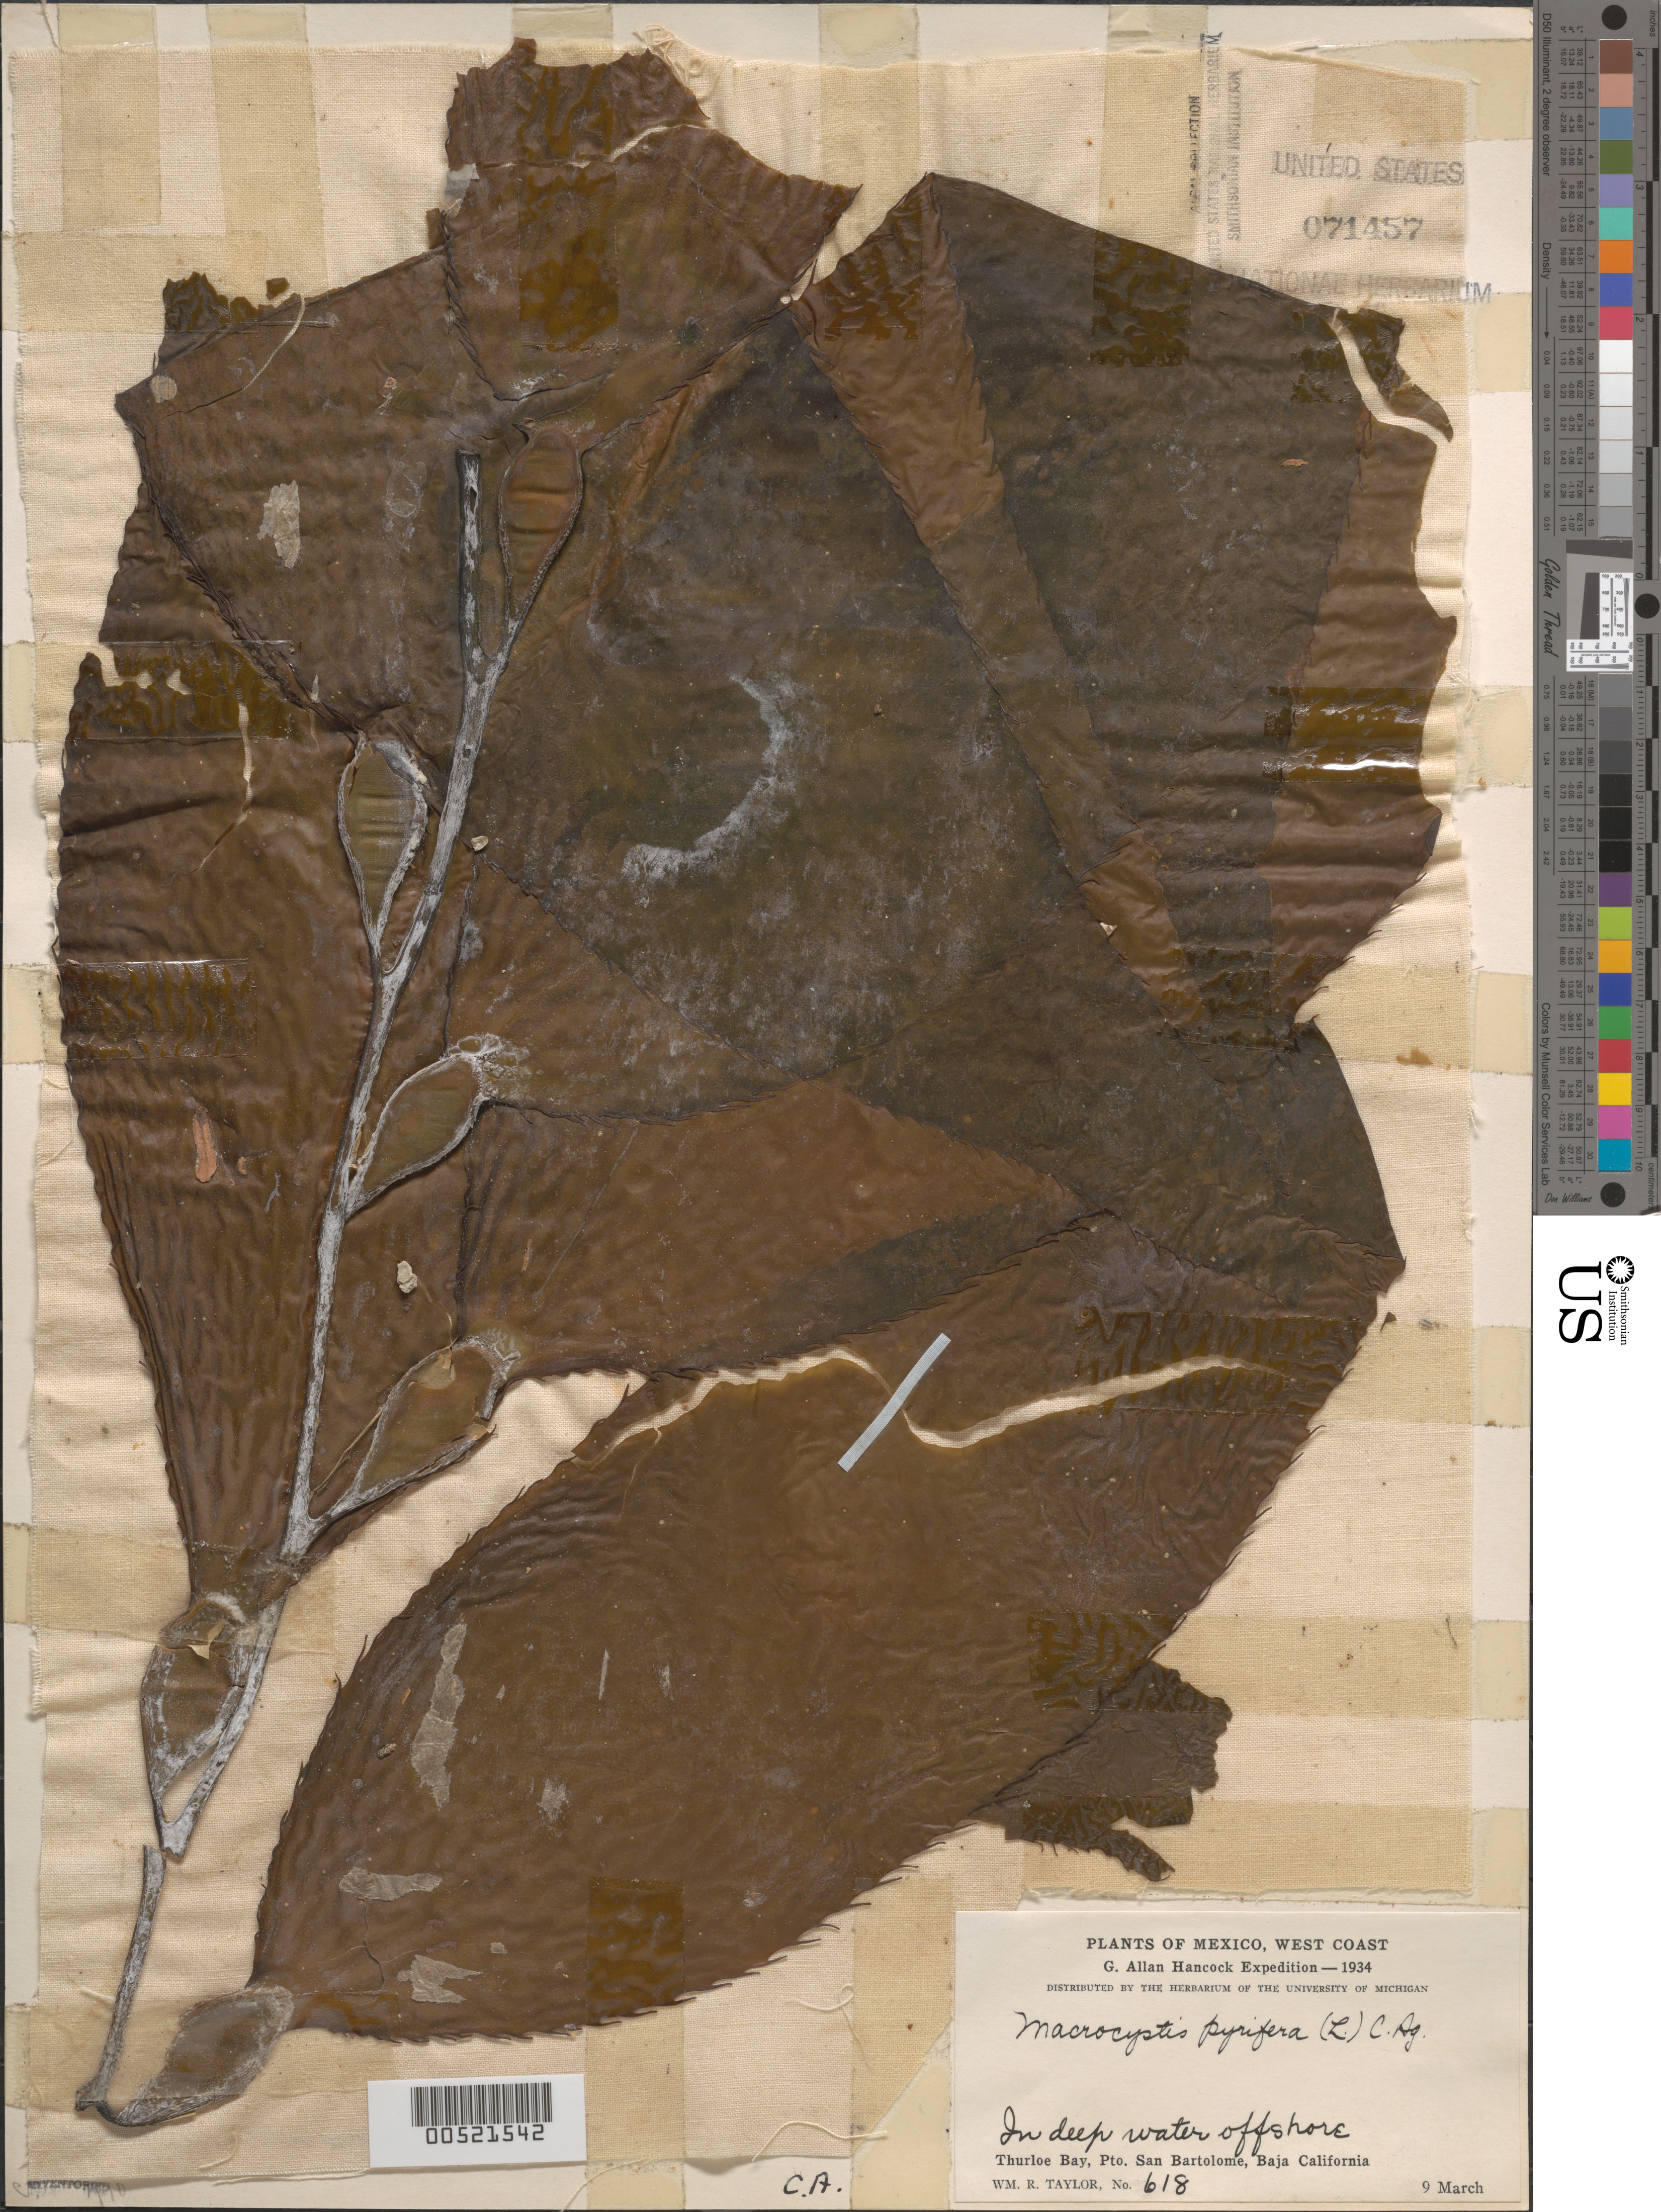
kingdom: Chromista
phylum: Ochrophyta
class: Phaeophyceae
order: Laminariales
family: Laminariaceae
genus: Macrocystis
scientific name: Macrocystis pyrifera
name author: (L.) C. Agardh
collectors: W. R. Taylor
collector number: WRT 34-618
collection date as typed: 09 Mar 1934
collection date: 1934-03-09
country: Mexico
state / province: Baja California Sur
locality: Thurloe Bay, San Bartolome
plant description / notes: G. Allan Hancock Expedition, 1934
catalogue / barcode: US 71457